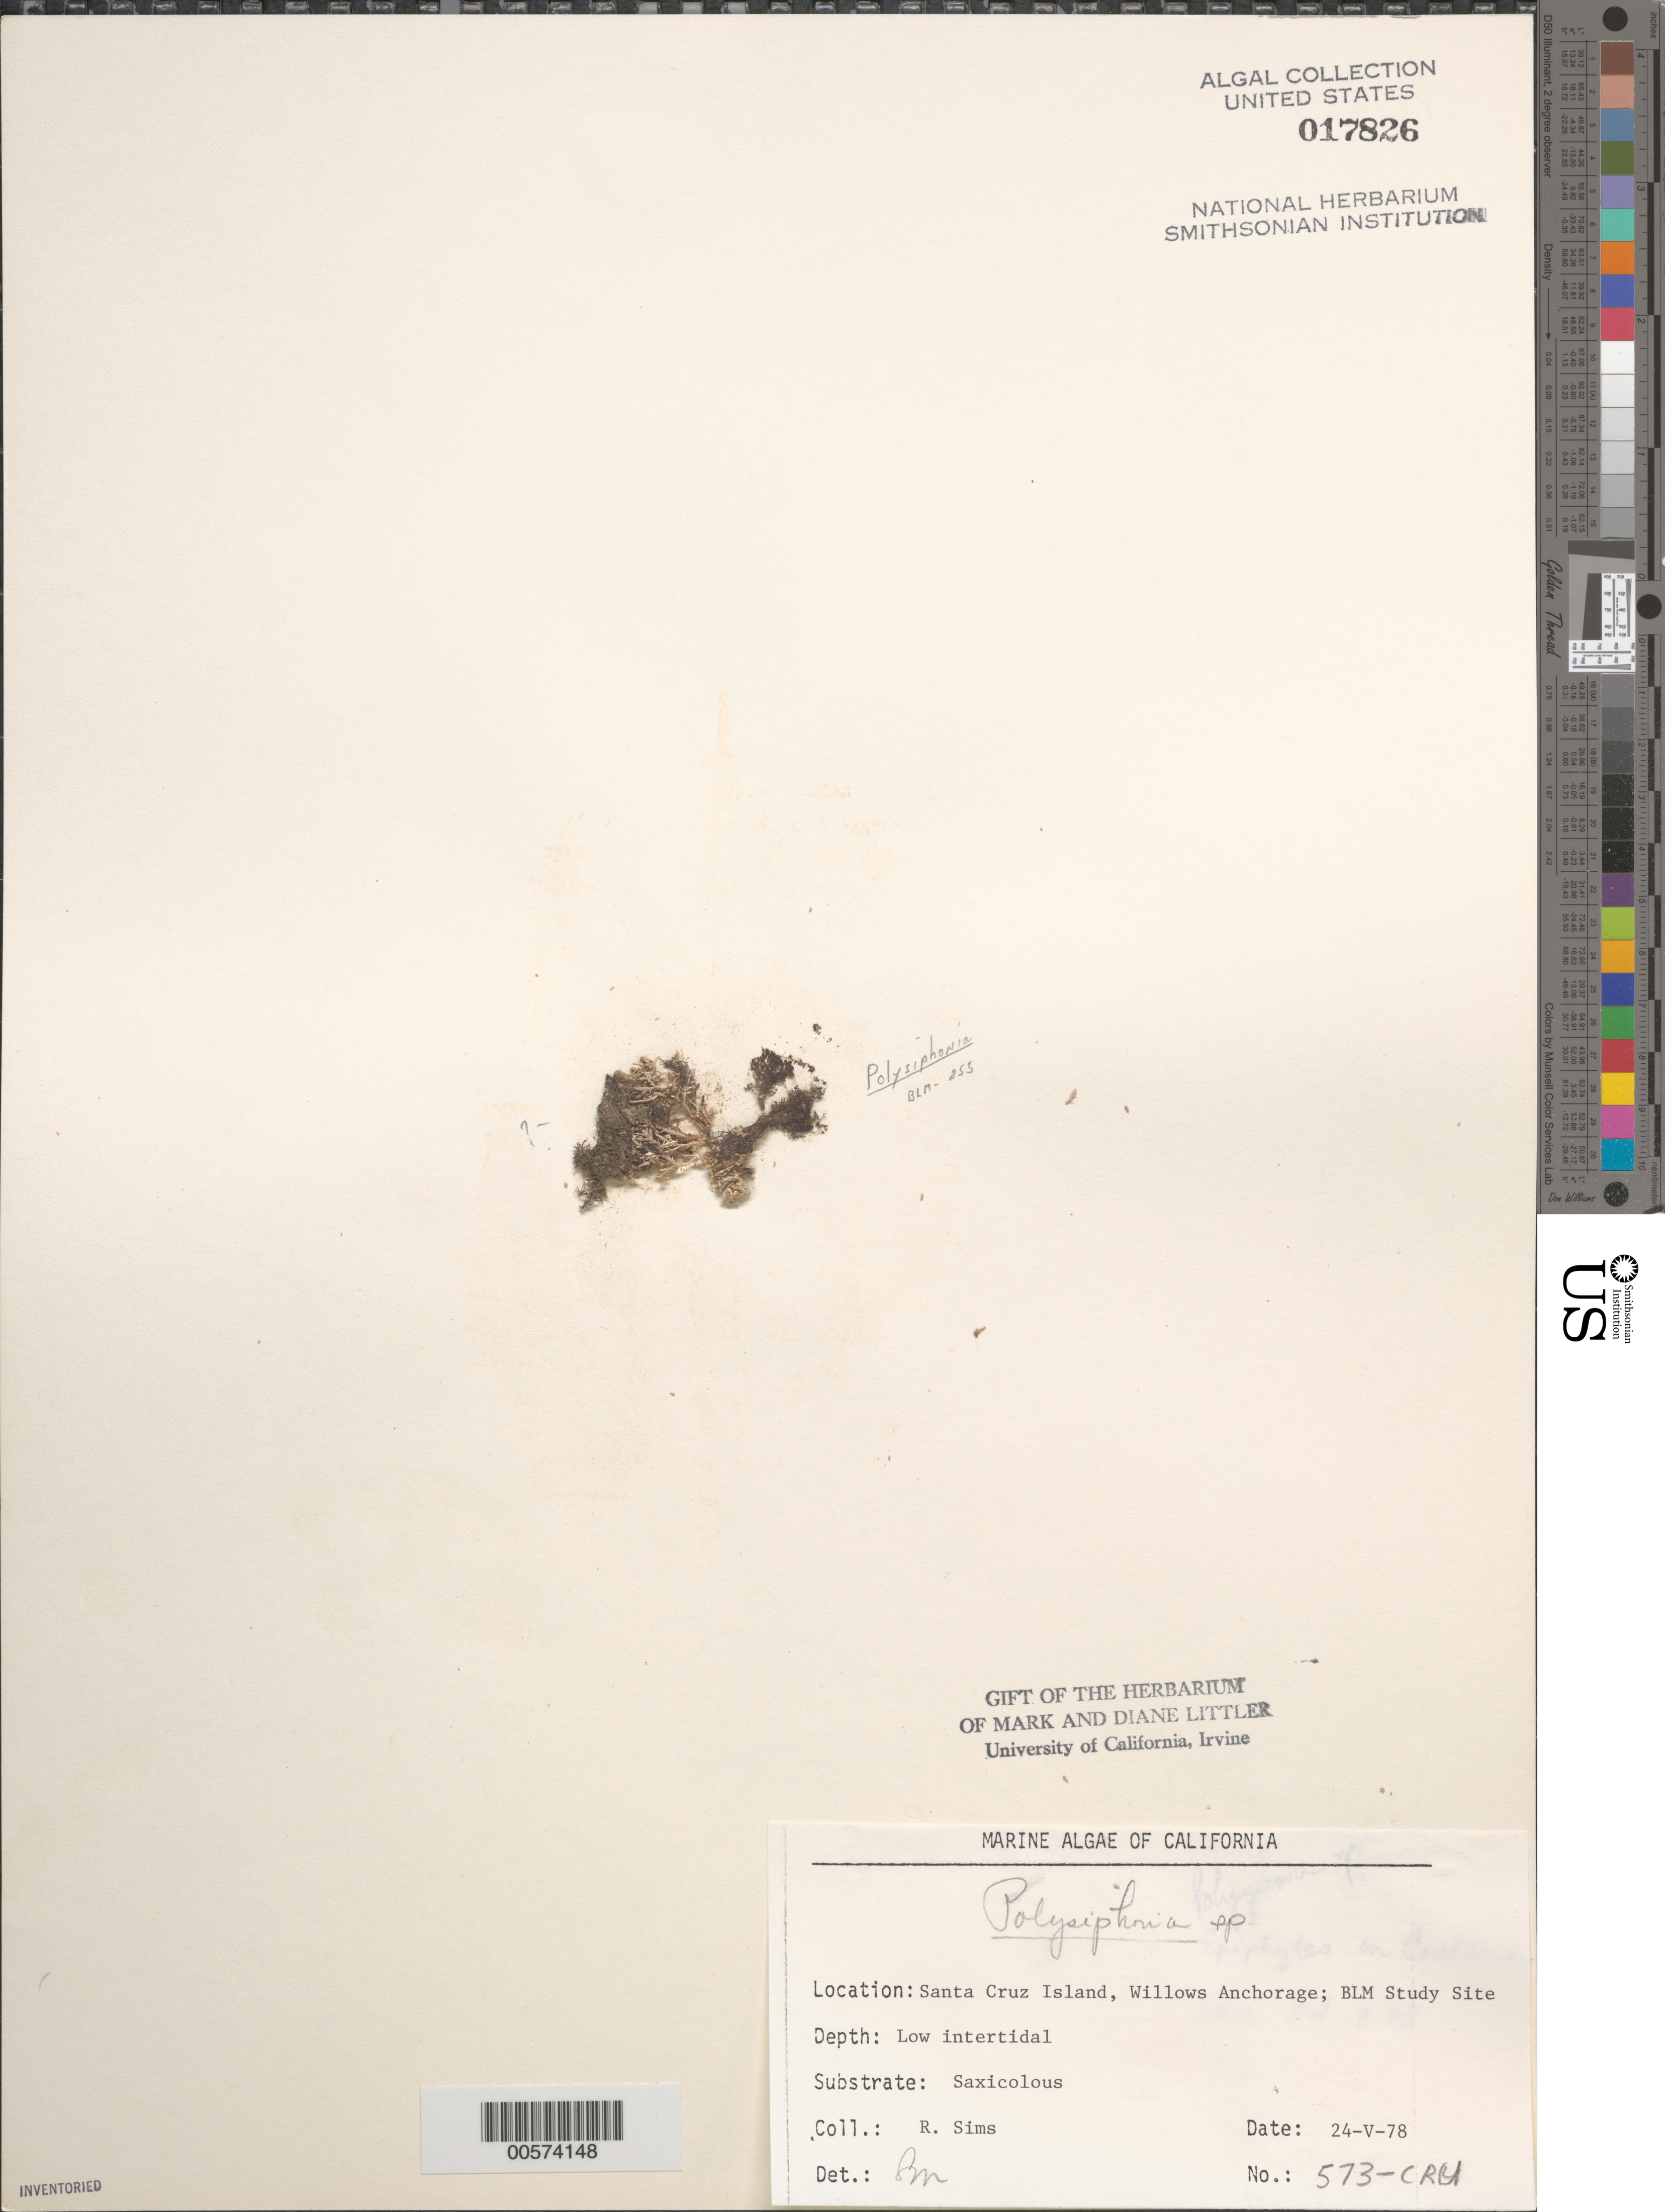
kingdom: Plantae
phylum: Rhodophyta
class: Florideophyceae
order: Ceramiales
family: Rhodomelaceae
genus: Polysiphonia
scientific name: Polysiphonia sp.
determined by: Murray, S. N.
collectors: R. H. Sims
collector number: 573-cru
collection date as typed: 24 May 1978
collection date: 1978-05-24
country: United States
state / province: California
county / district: Santa Barbara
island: Santa Cruz Island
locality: Willows Anchorage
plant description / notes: BLM-SOCALBIGHT Rocky Intertidal Survey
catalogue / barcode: US 17826